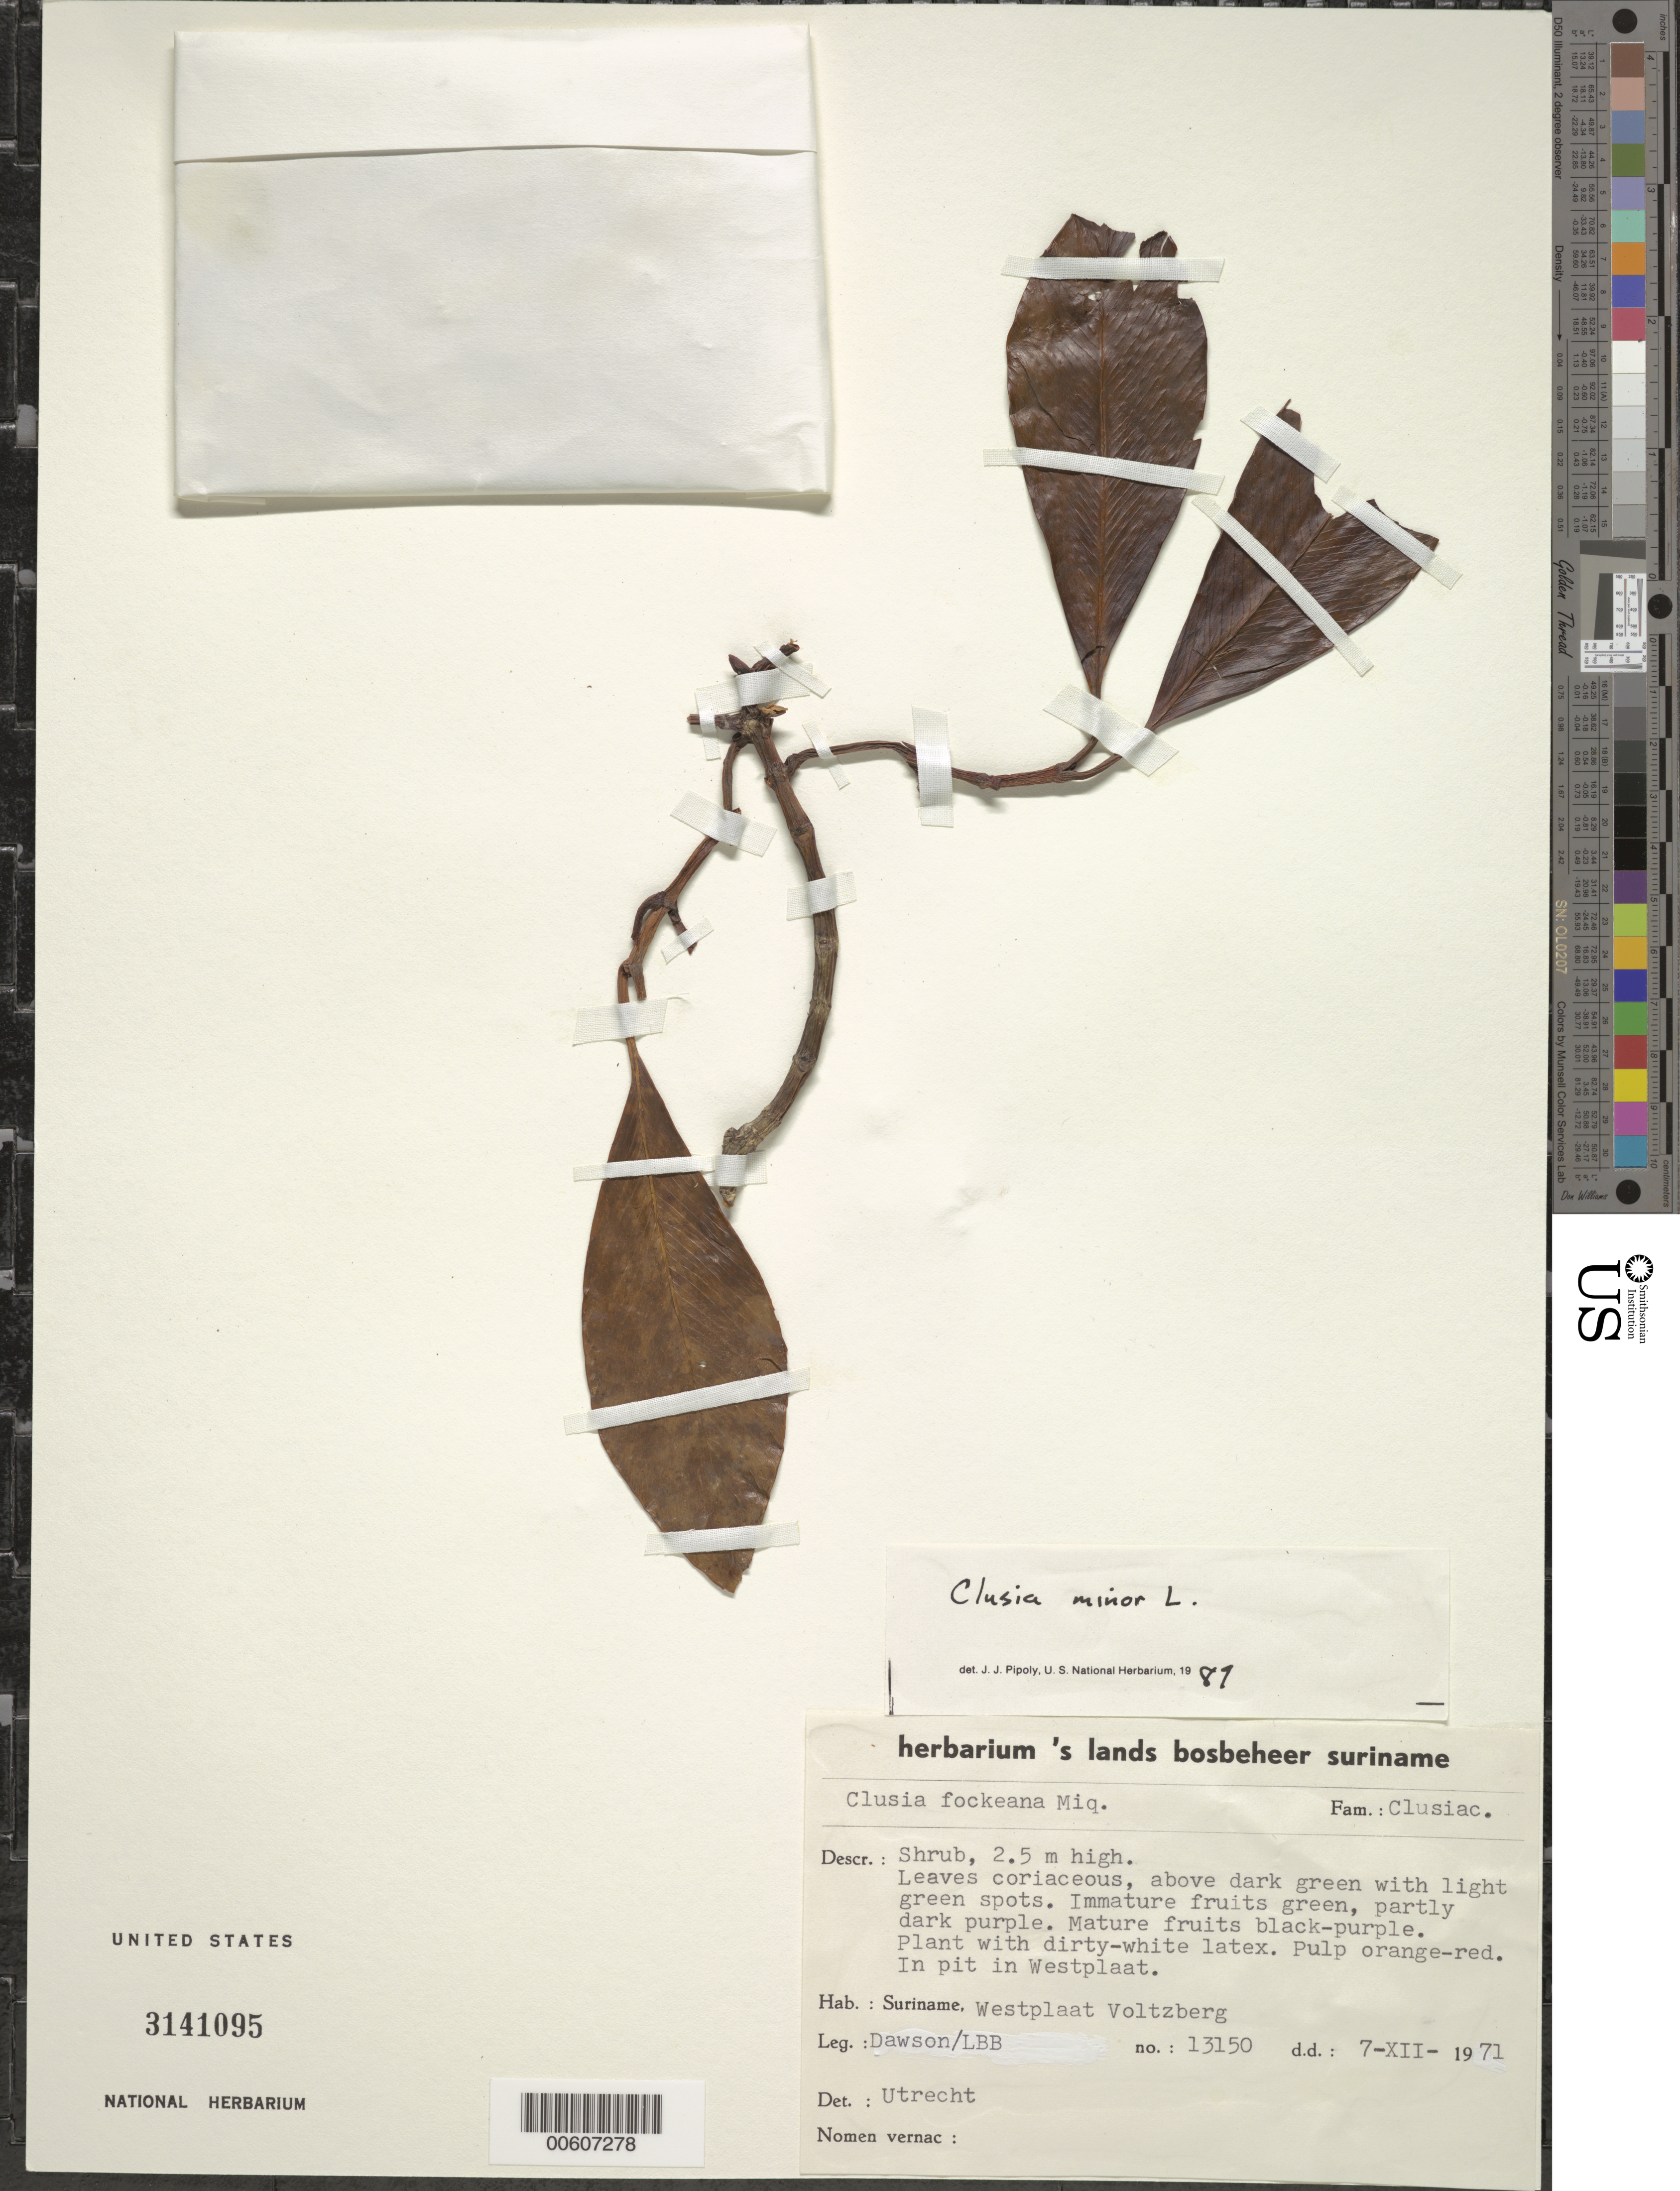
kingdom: Plantae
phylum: Tracheophyta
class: Magnoliopsida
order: Malpighiales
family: Clusiaceae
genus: Clusia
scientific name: Clusia minor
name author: L.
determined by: Pipoly, J. J., III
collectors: -. Dawson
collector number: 13150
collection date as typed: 7-Dec-71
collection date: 1971-12-07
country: Suriname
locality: Westplaat, Voltzberg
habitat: In pit in Westplaat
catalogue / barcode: US 3141095